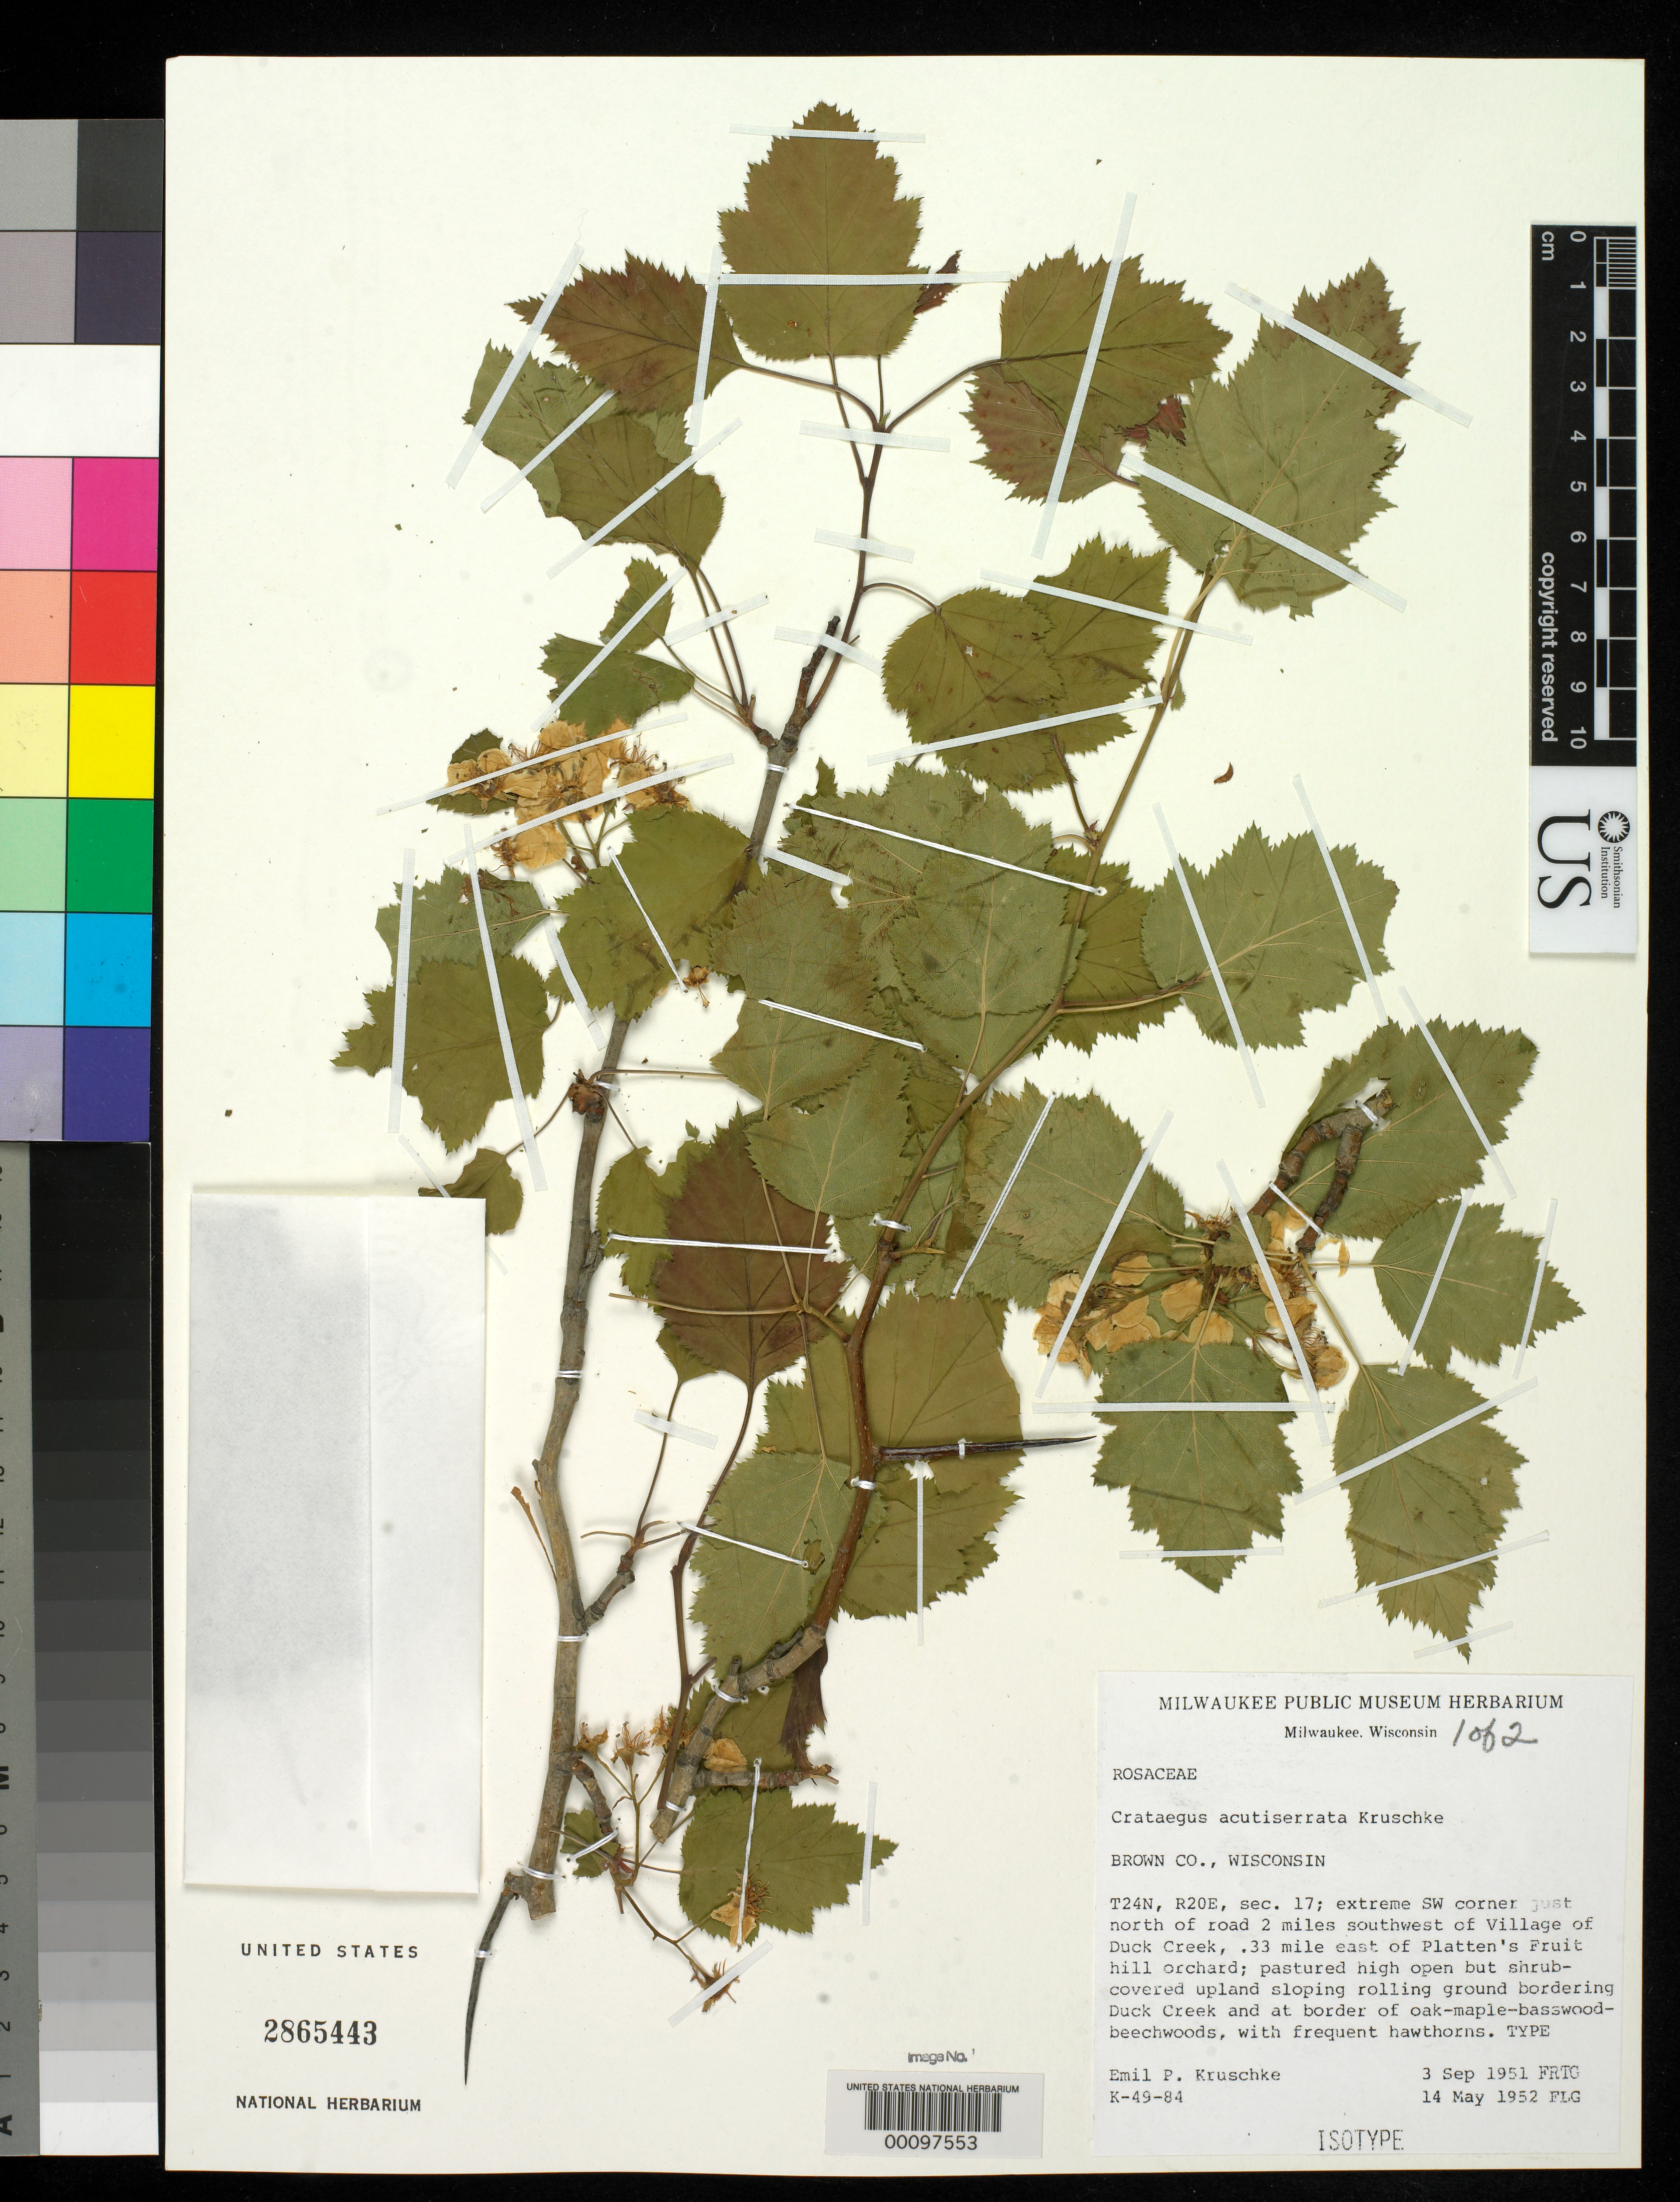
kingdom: Plantae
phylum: Tracheophyta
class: Magnoliopsida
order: Rosales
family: Rosaceae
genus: Crataegus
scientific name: Crataegus acutiserrata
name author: Kruschke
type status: Isotype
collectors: E. Kruschke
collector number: K-49-84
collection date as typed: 22 May 1949 and 22 Sep 1949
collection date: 1949-05-22,1949-09-22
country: United States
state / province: Wisconsin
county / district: Brown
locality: SW of Duck Creek village bordering Duck Creek.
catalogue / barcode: US 2865443